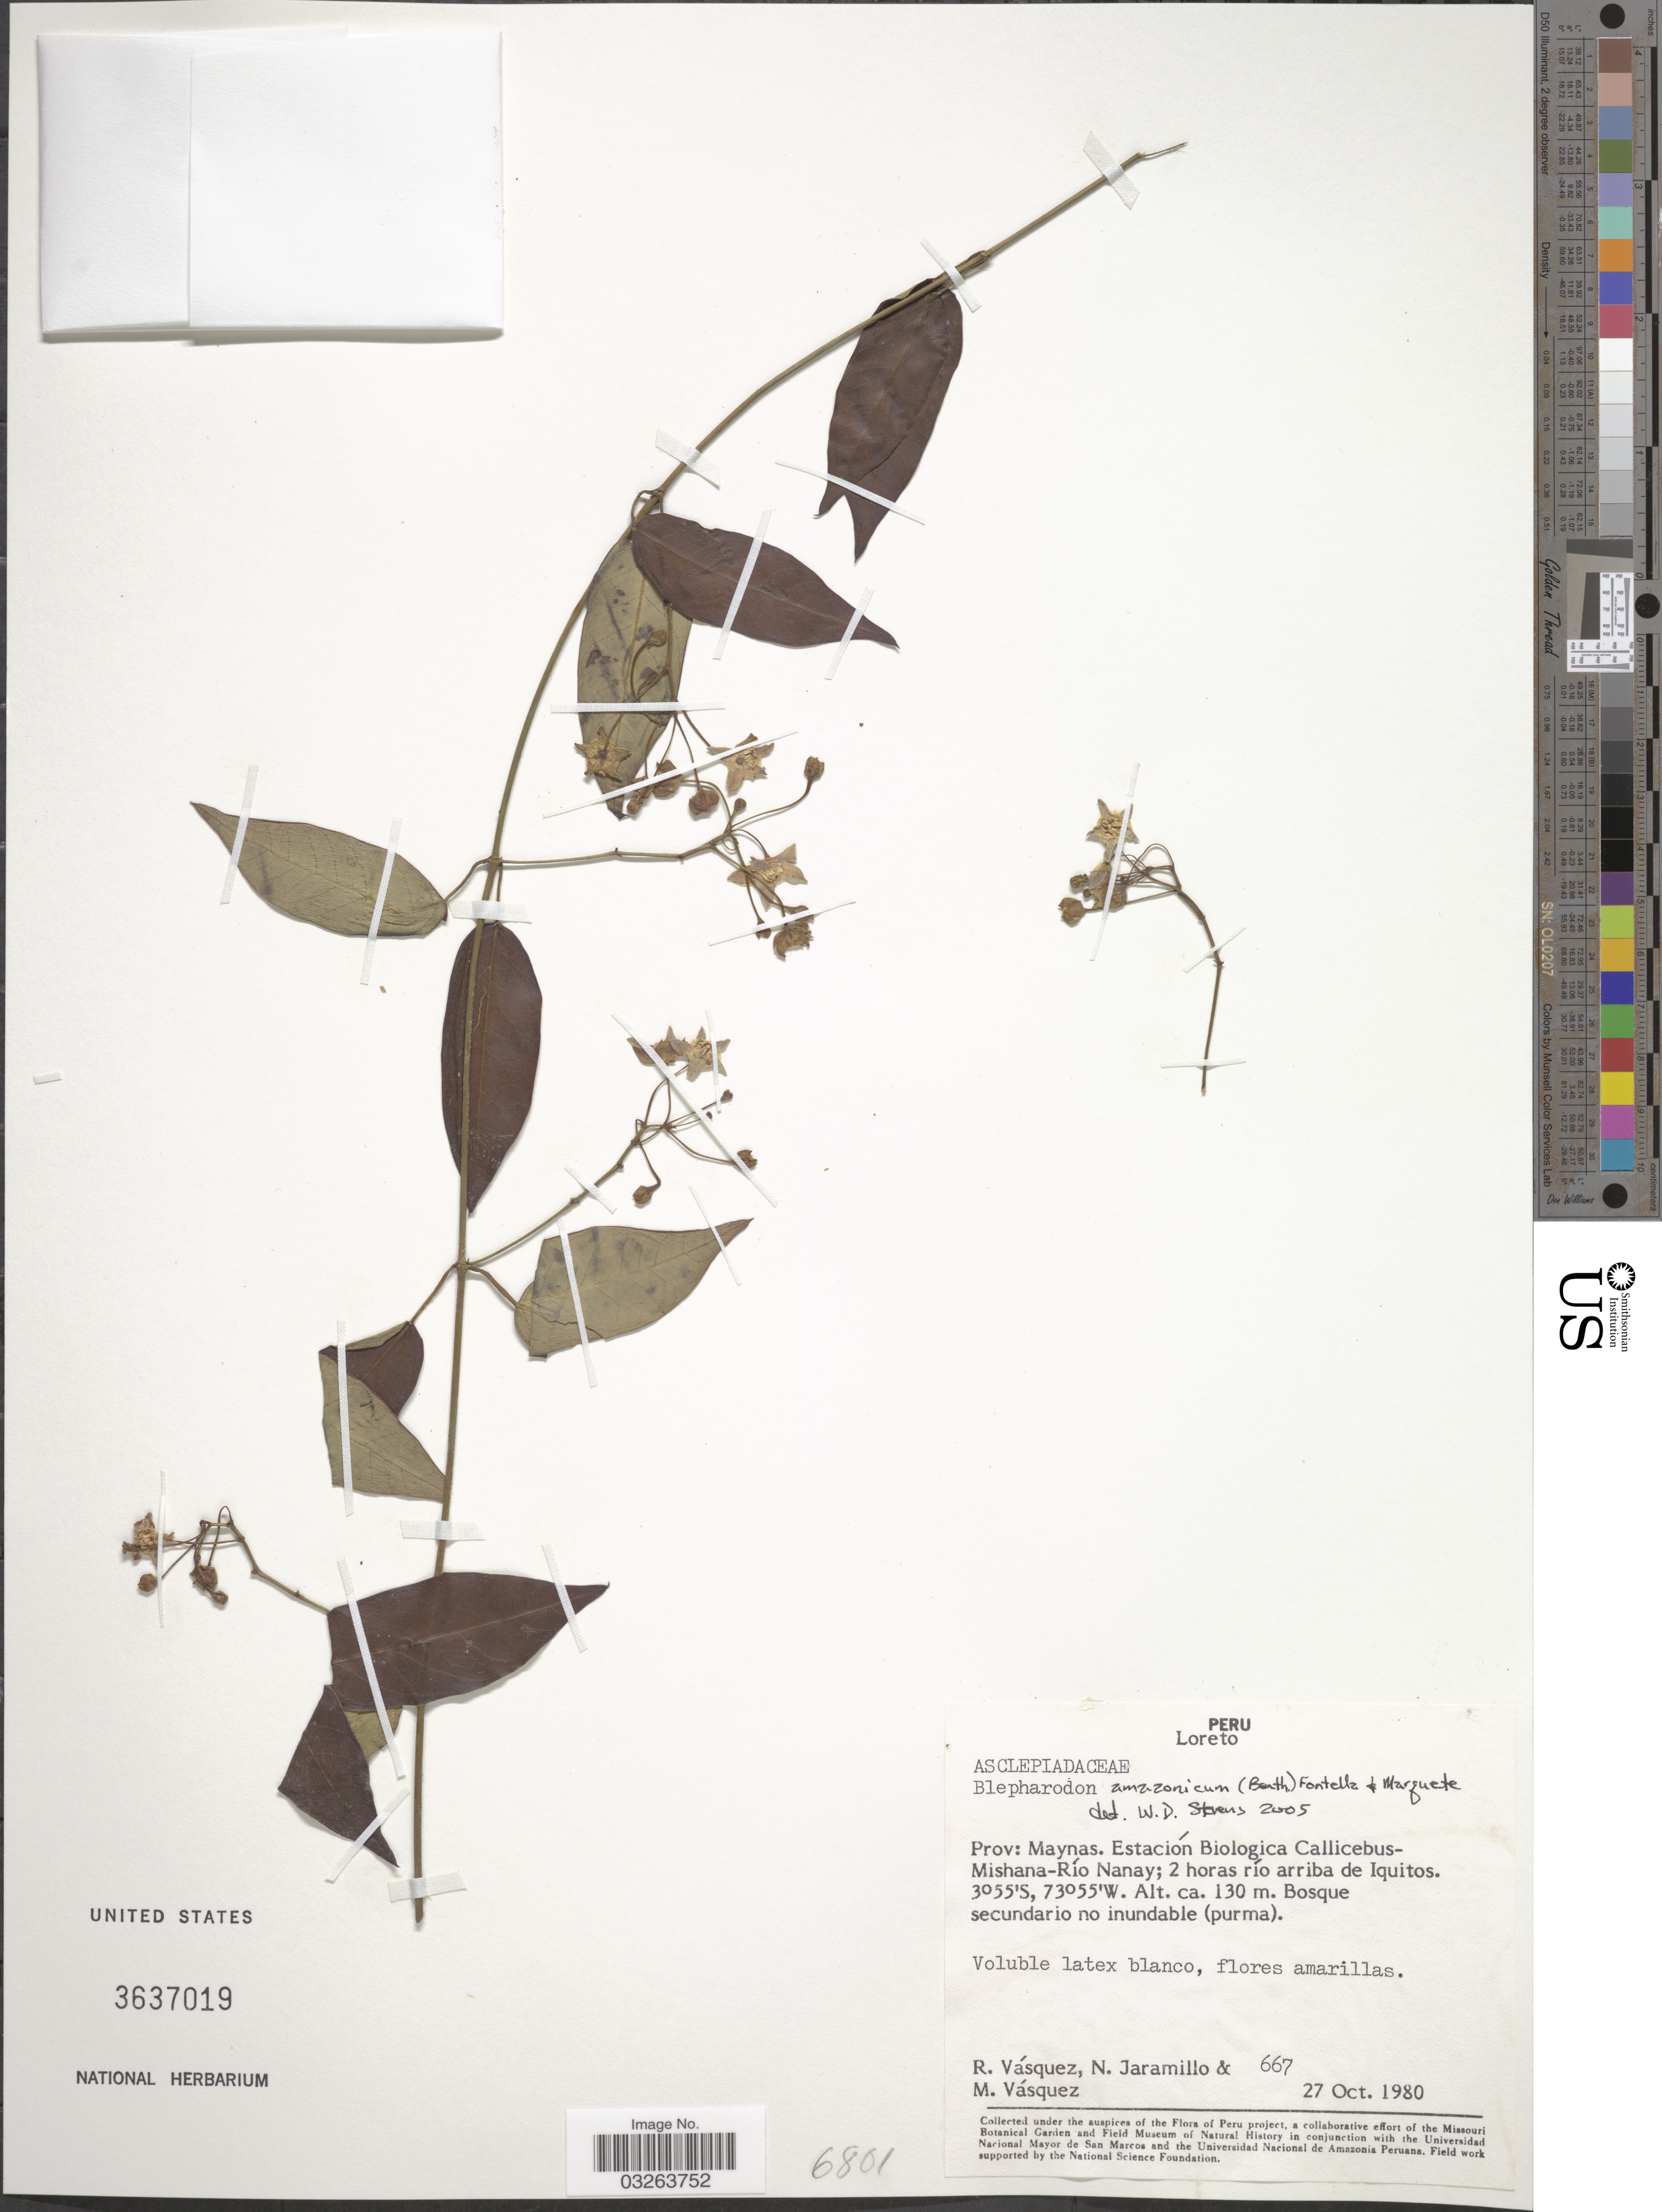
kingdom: Plantae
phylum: Tracheophyta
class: Magnoliopsida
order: Gentianales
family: Apocynaceae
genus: Blepharodon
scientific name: Blepharodon amazonicum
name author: (Benth.) Fontella & Marquete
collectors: R. Vásquez, N. Jaramillo & M. Vasquez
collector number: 667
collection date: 1980-10-27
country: Peru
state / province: Loreto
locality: Prov: Maynas. Estación Biologica Callicebus-Mishana-Río Nanay; 2 horas río arriba de Iquitos.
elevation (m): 130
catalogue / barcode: US 3637019